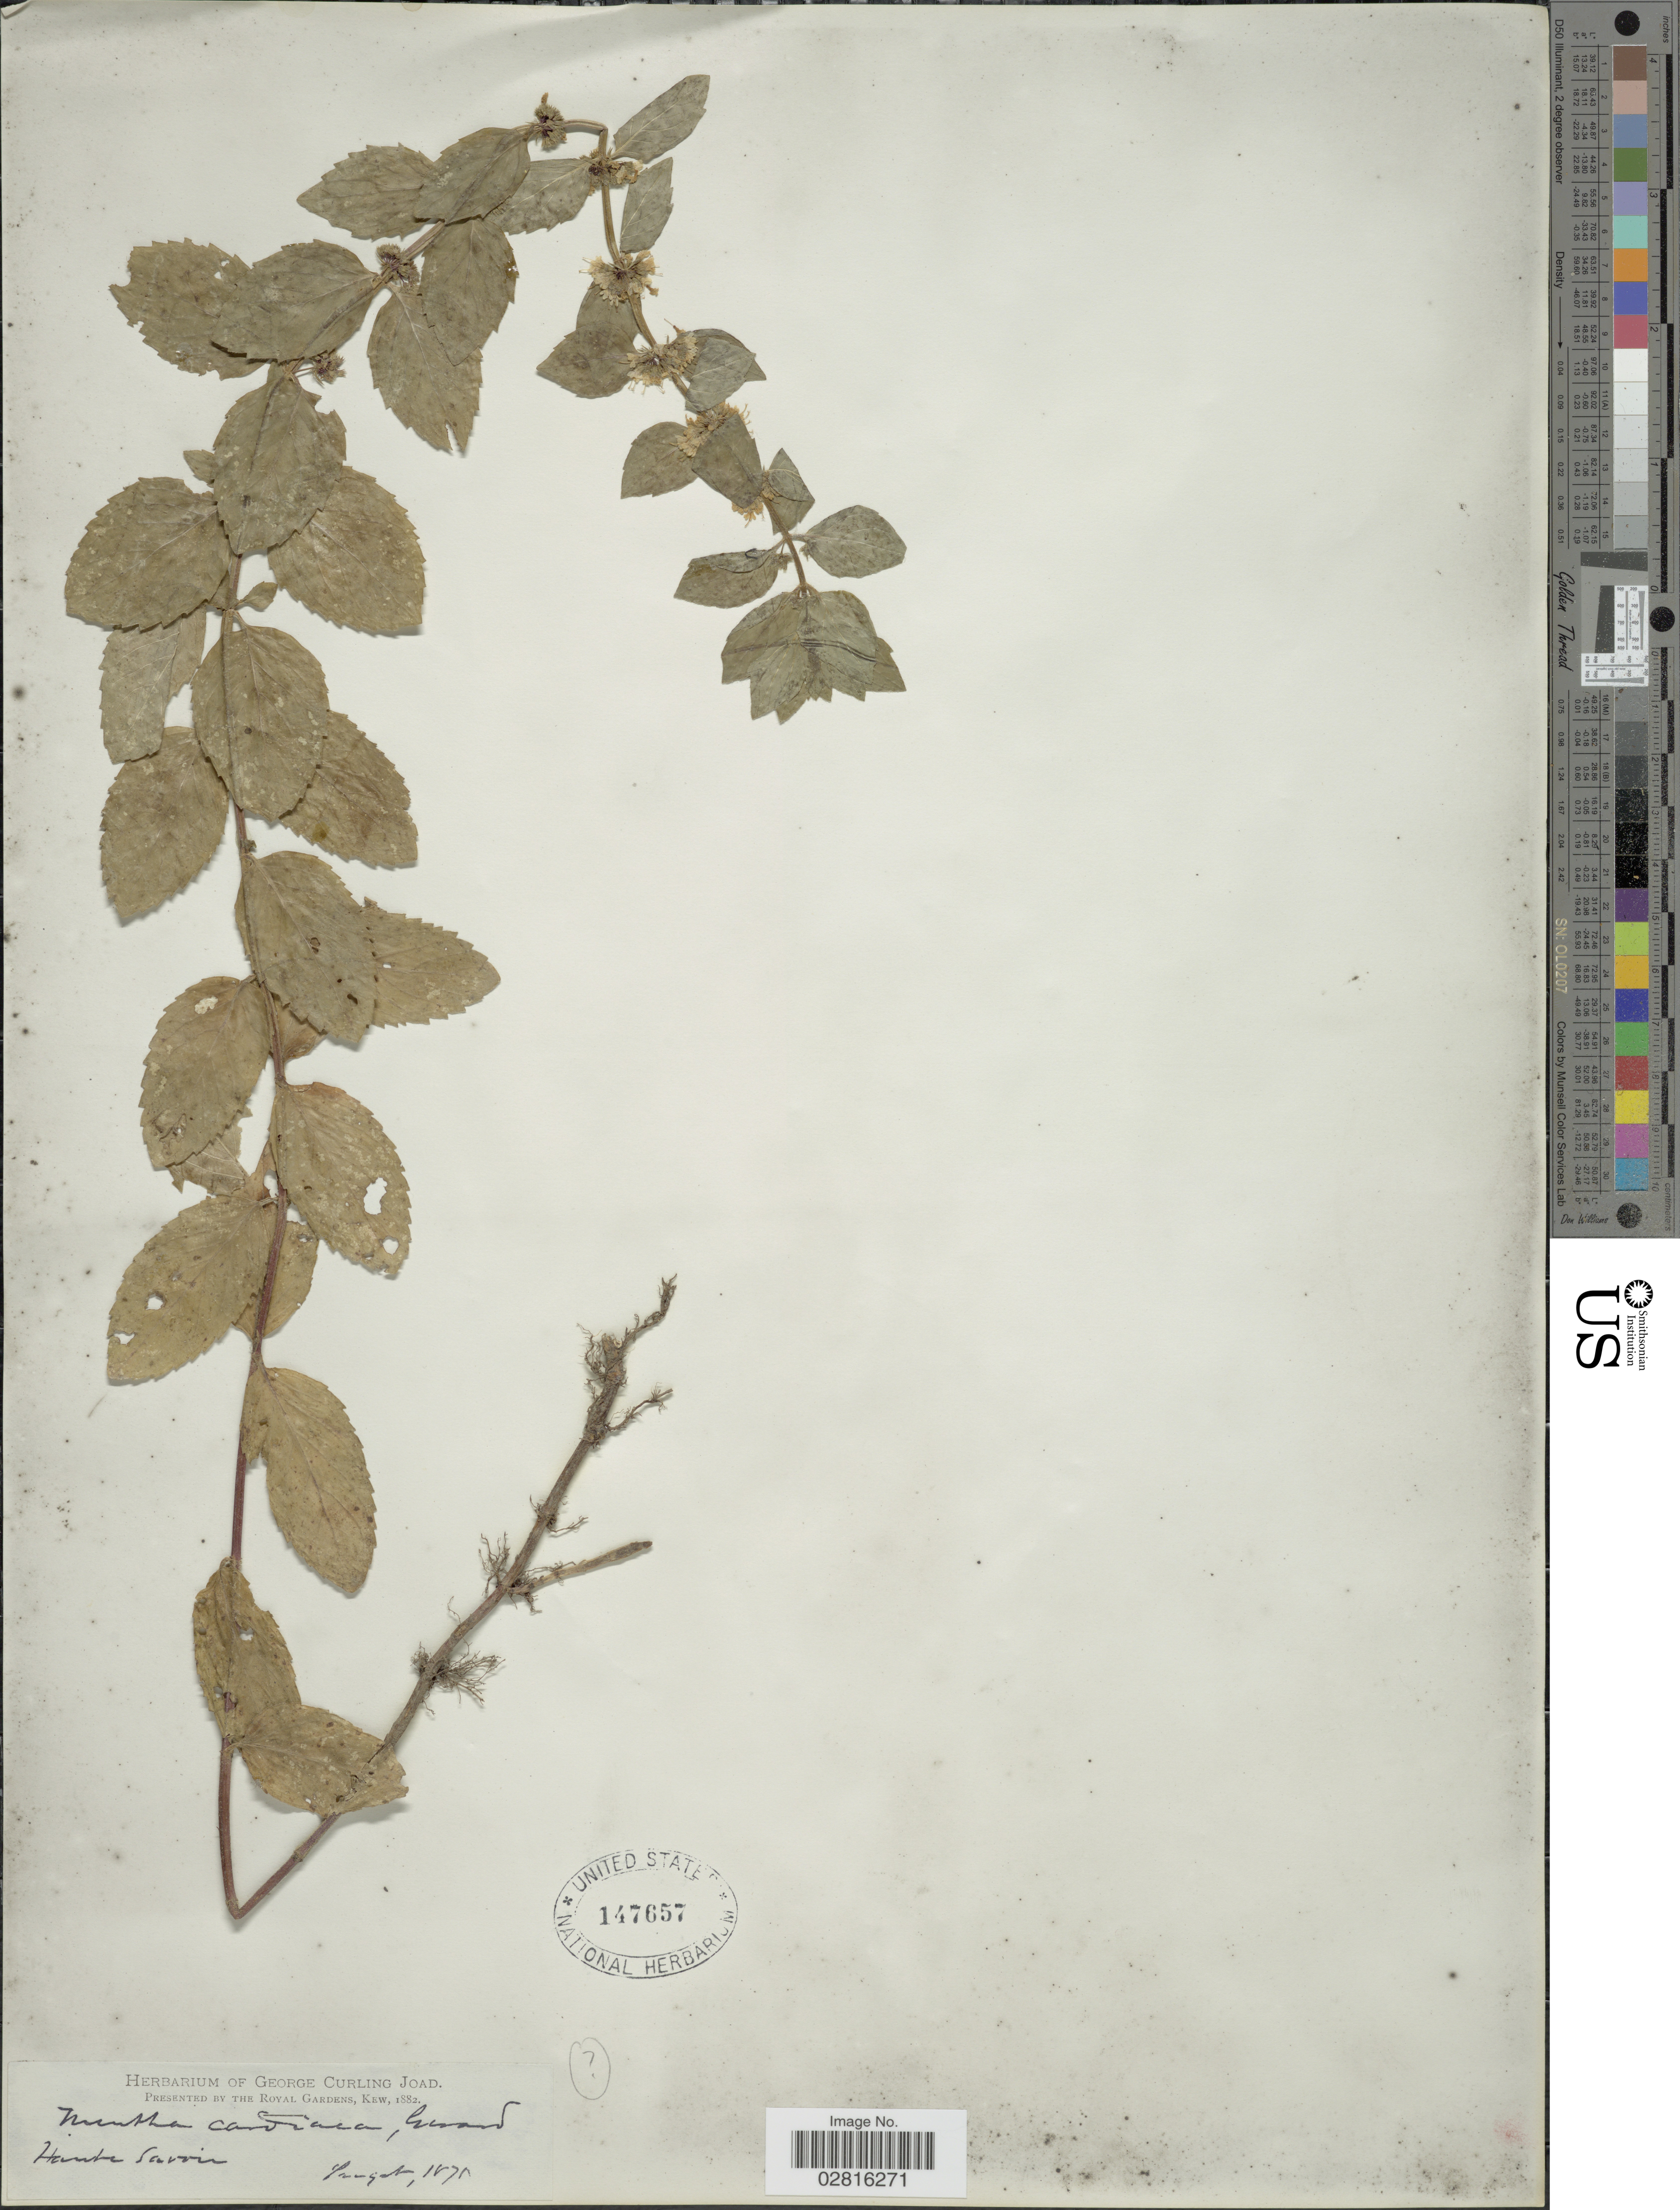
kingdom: Plantae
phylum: Tracheophyta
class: Magnoliopsida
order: Lamiales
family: Lamiaceae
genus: Mentha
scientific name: Mentha x cardiaca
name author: (S.F. Gray) Gerarde ex Baker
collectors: -. Puget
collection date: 1875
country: France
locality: Haute Savoie.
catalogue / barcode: US 147657